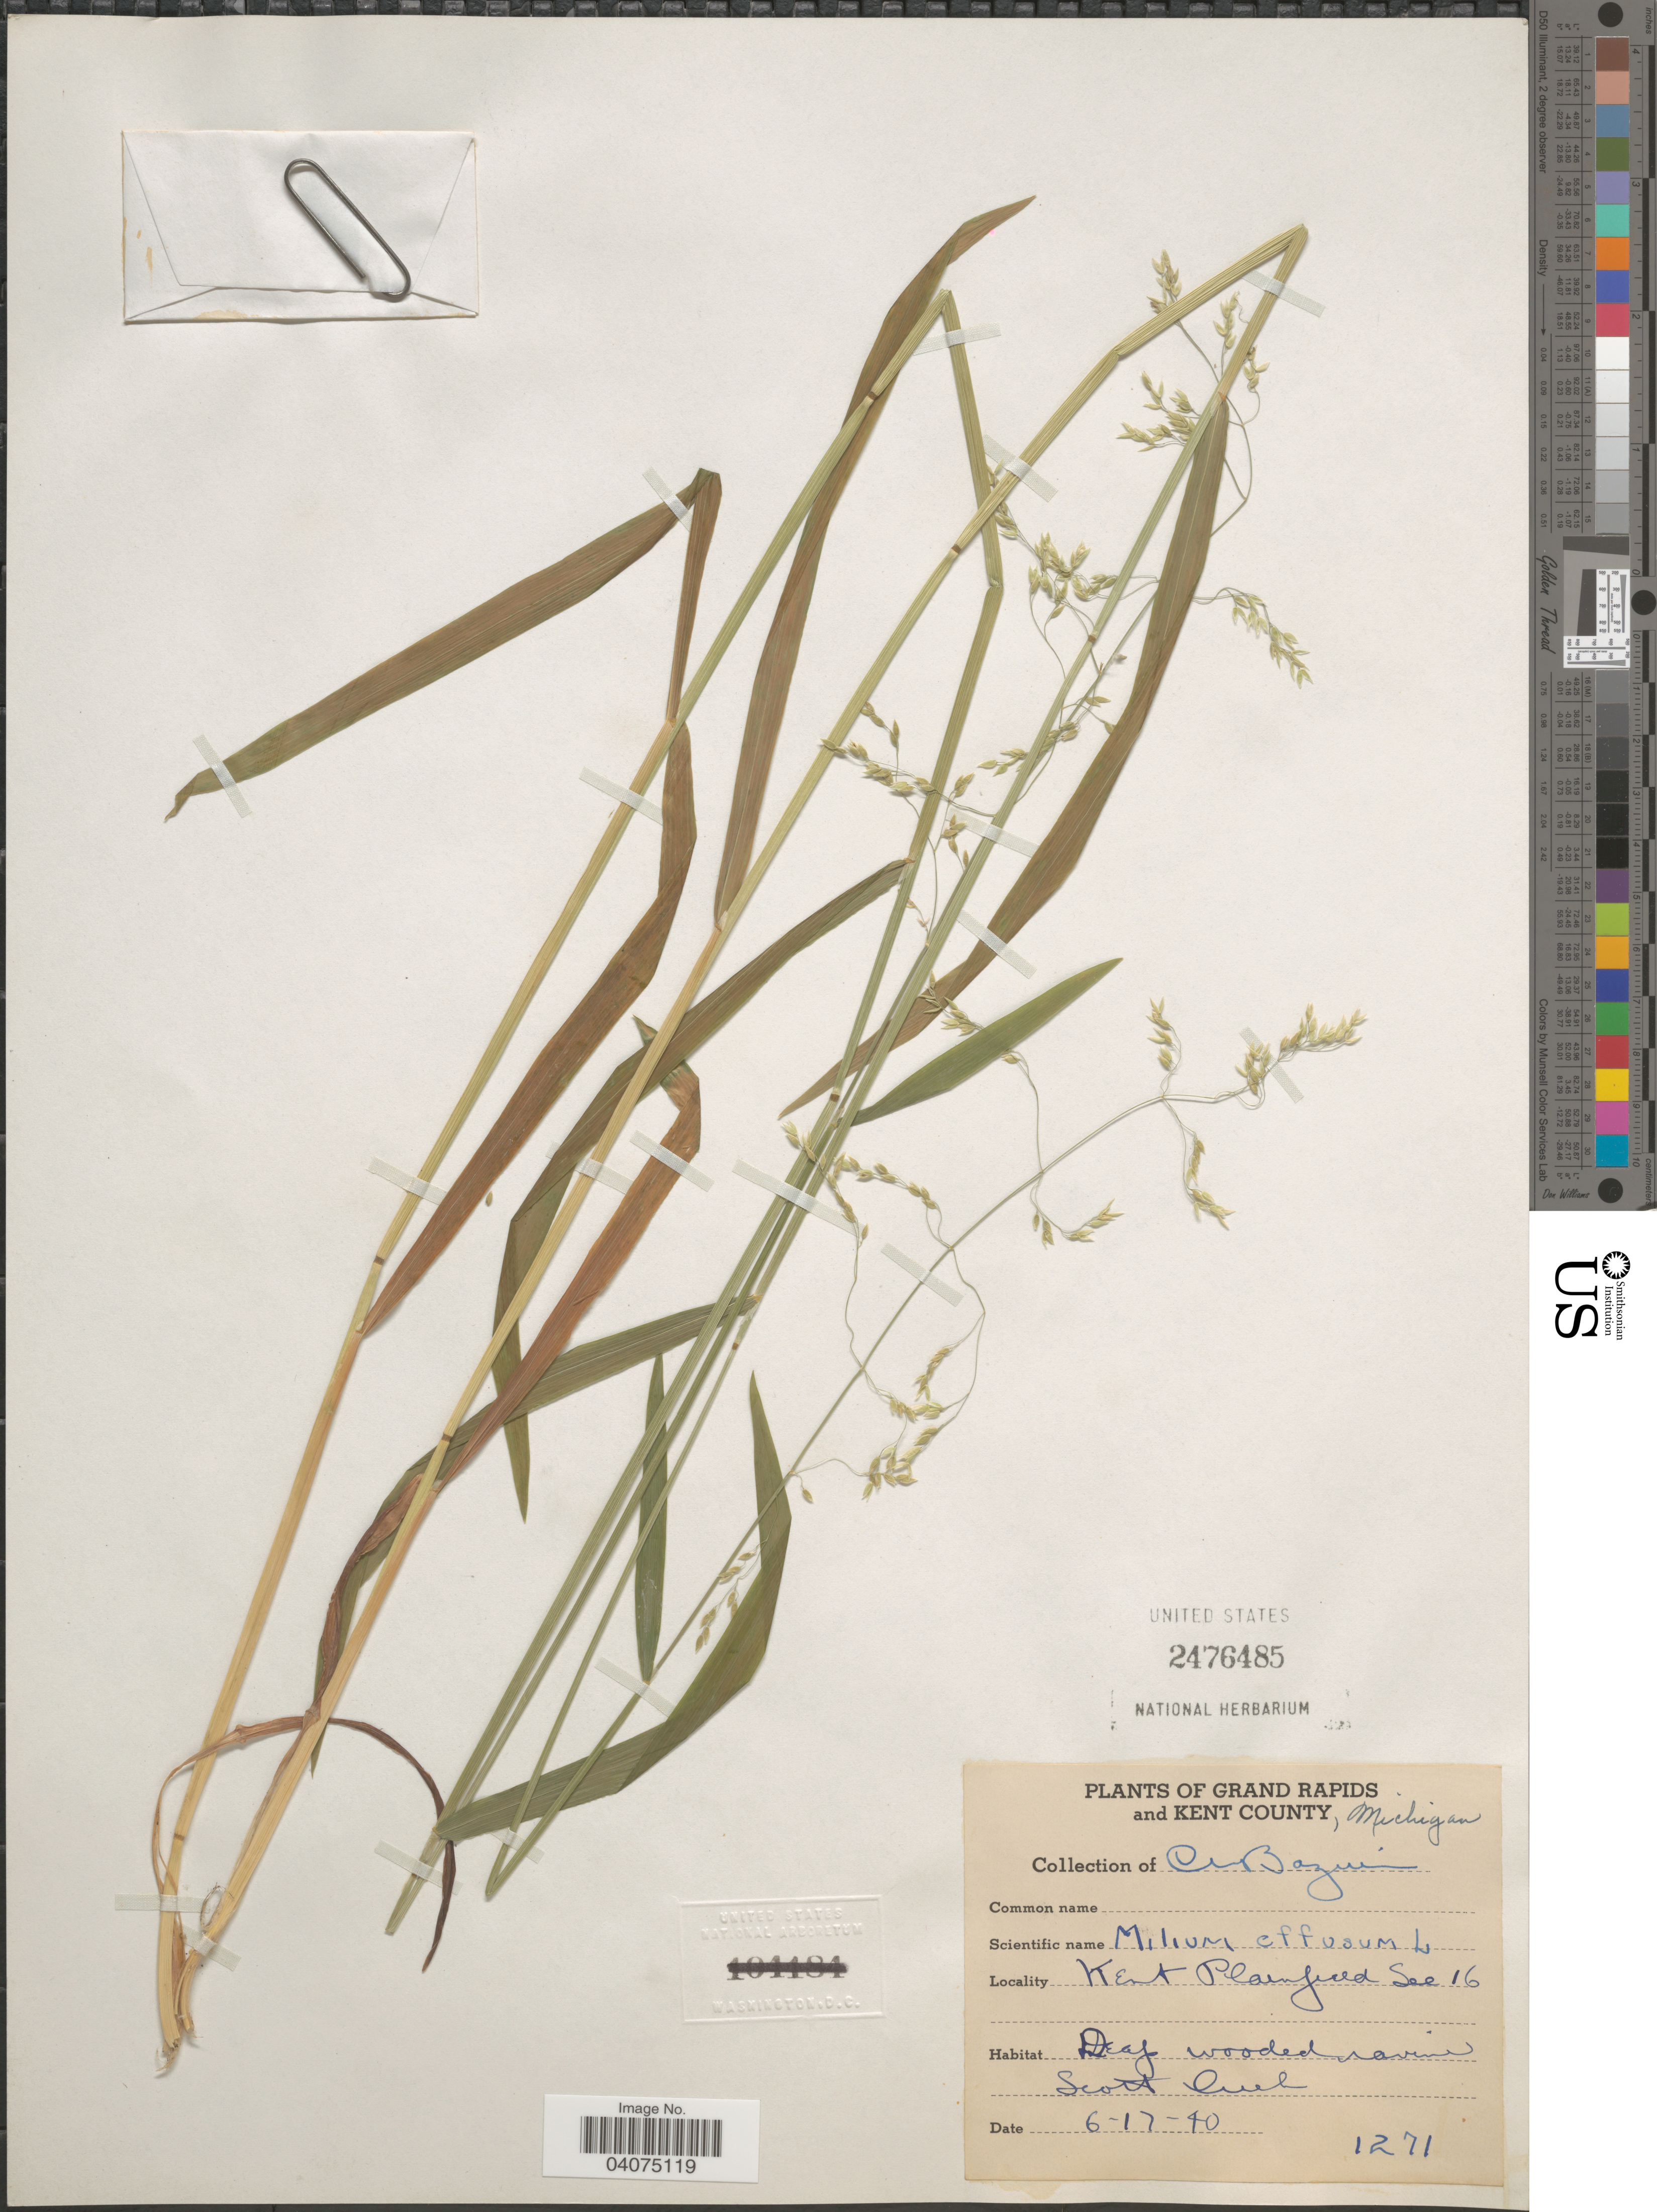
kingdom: Plantae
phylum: Tracheophyta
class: Liliopsida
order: Poales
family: Poaceae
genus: Milium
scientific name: Milium effusum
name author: L.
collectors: C. Bazuin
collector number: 1271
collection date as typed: Transcribed d/m/y: 17/6/40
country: United States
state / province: Michigan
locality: Grand Rapids and Kent County. Kent Plainfield See 16.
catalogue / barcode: US 2476485